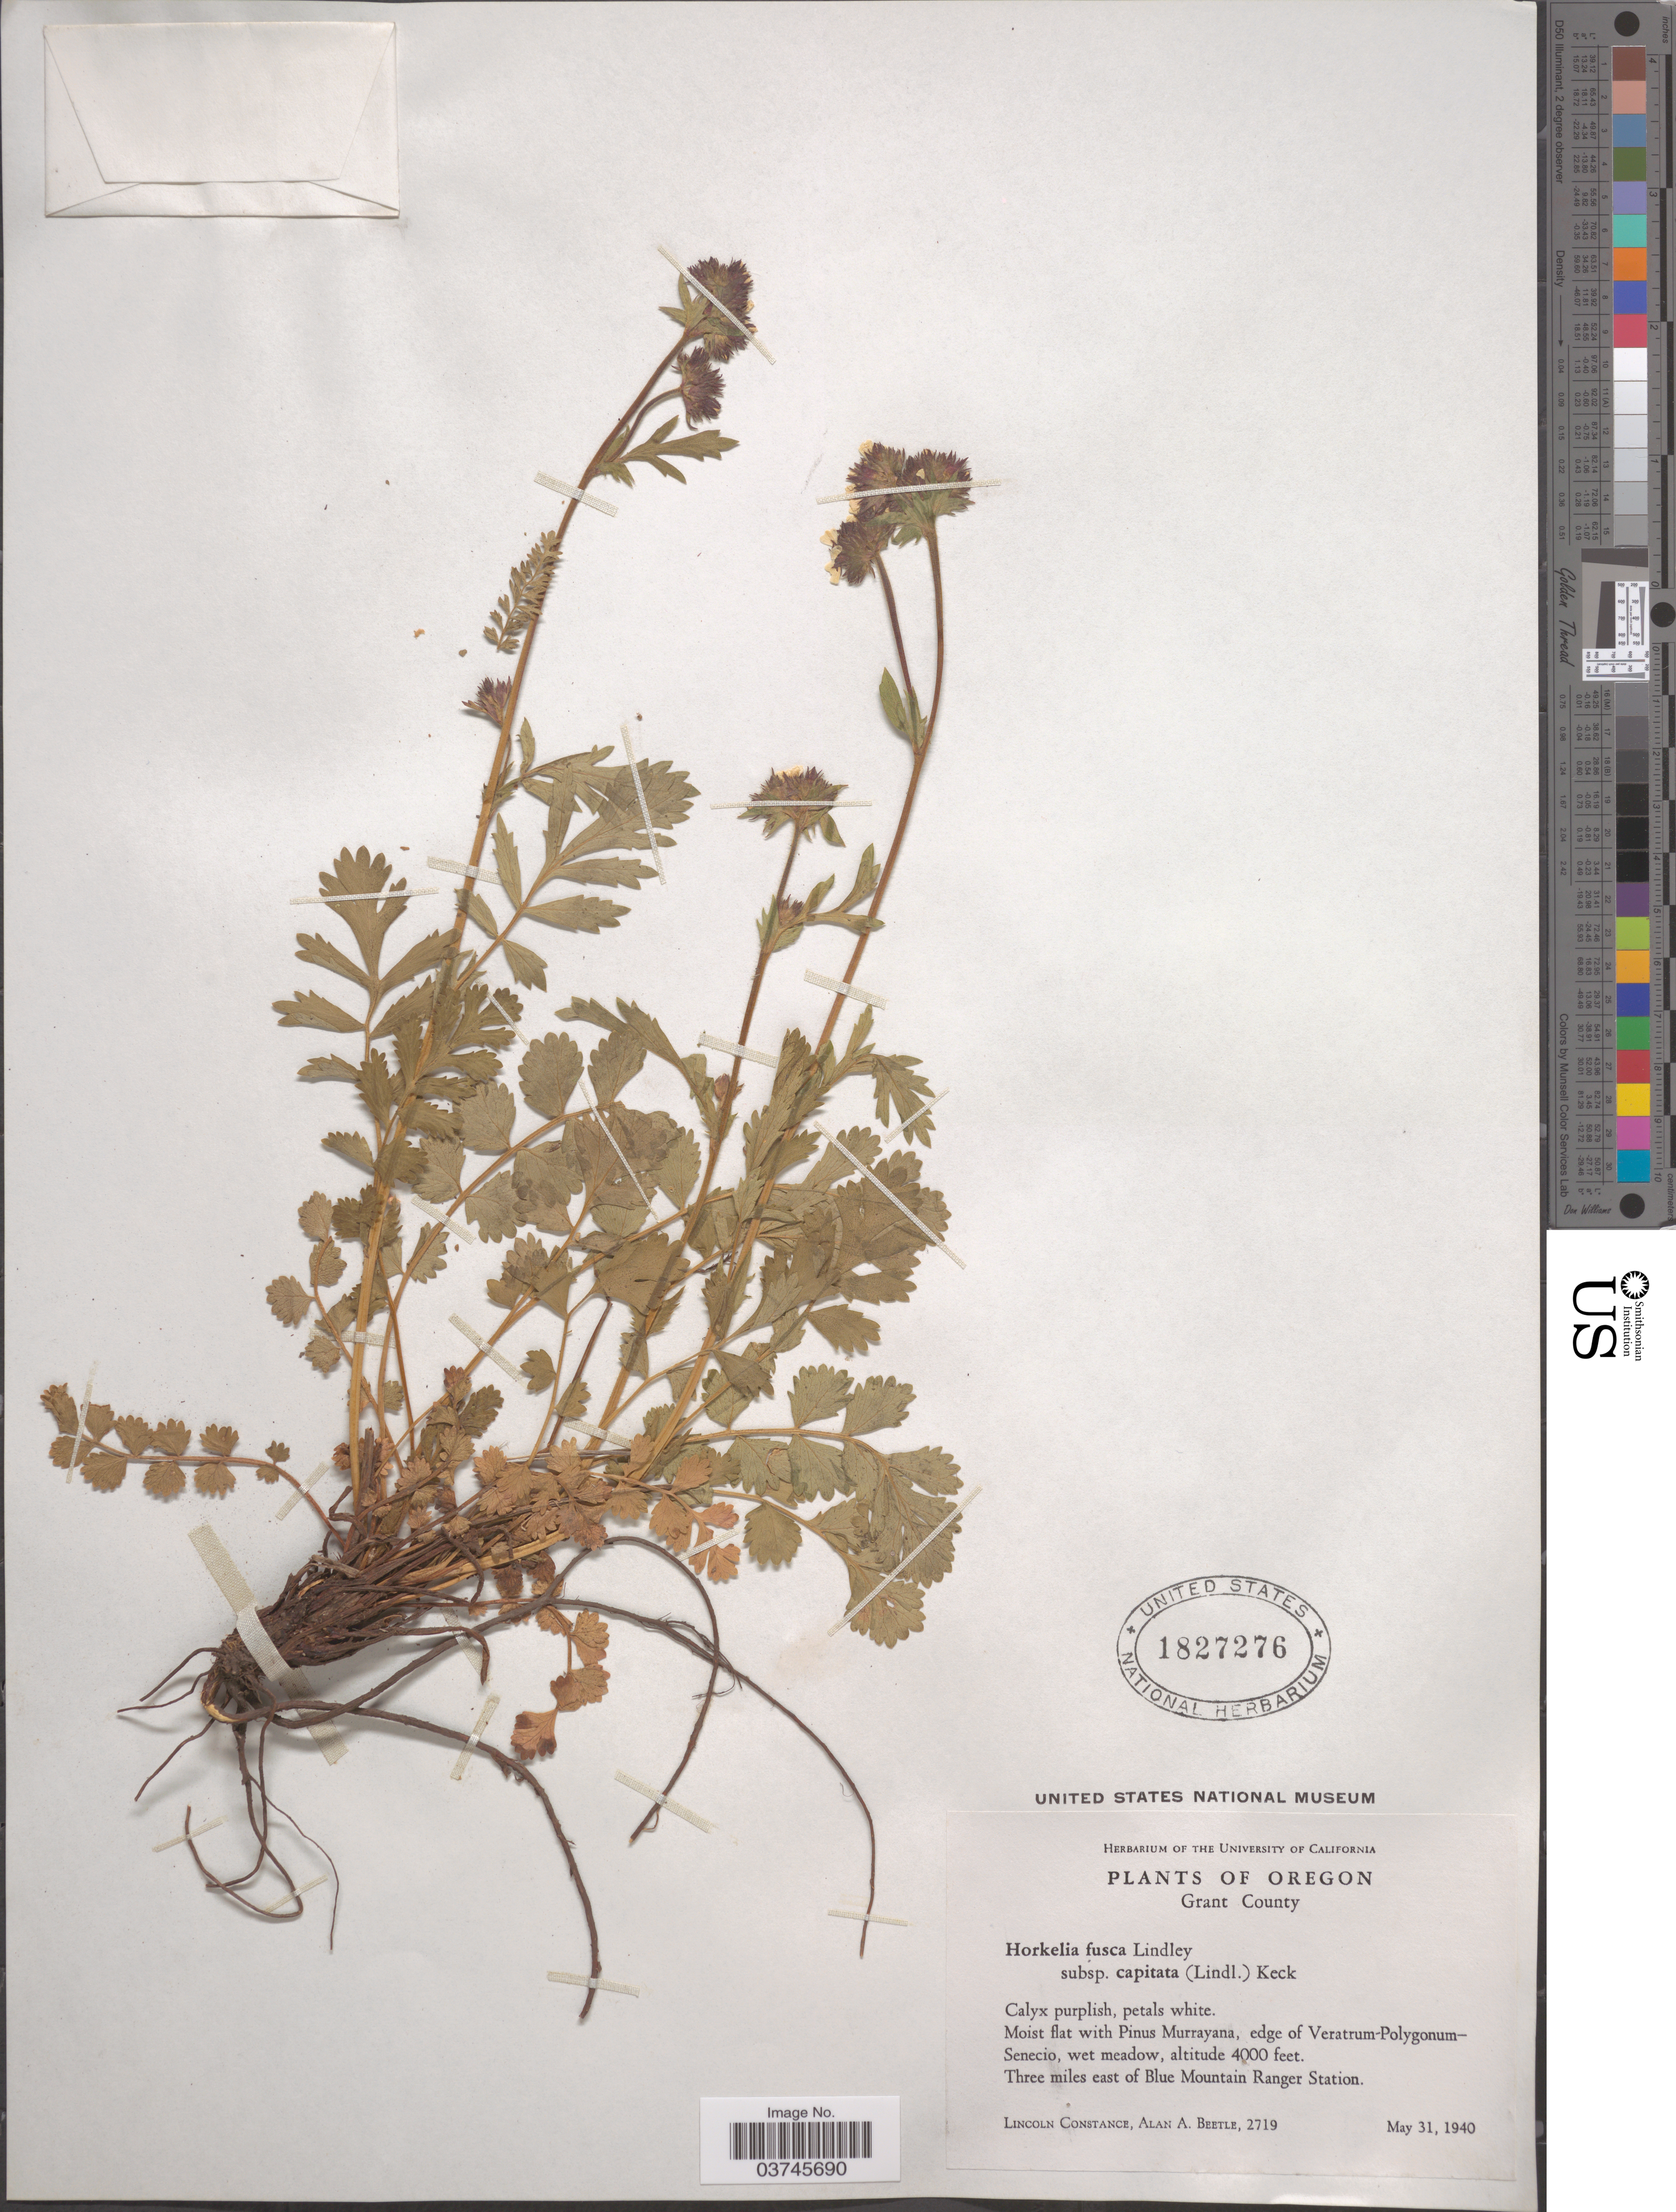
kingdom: Plantae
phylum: Tracheophyta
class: Magnoliopsida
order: Rosales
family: Rosaceae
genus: Potentilla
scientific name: Potentilla douglasii var. parviflora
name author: (Nutt. ex Hook. & Arn.) J.T. Howell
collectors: L. Constance & A. A. Beetle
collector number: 2719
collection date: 1940-05-31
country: United States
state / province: Oregon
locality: Grant County. Three miles east of Blue Mountain Ranger Station.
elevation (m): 1219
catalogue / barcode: US 1827276